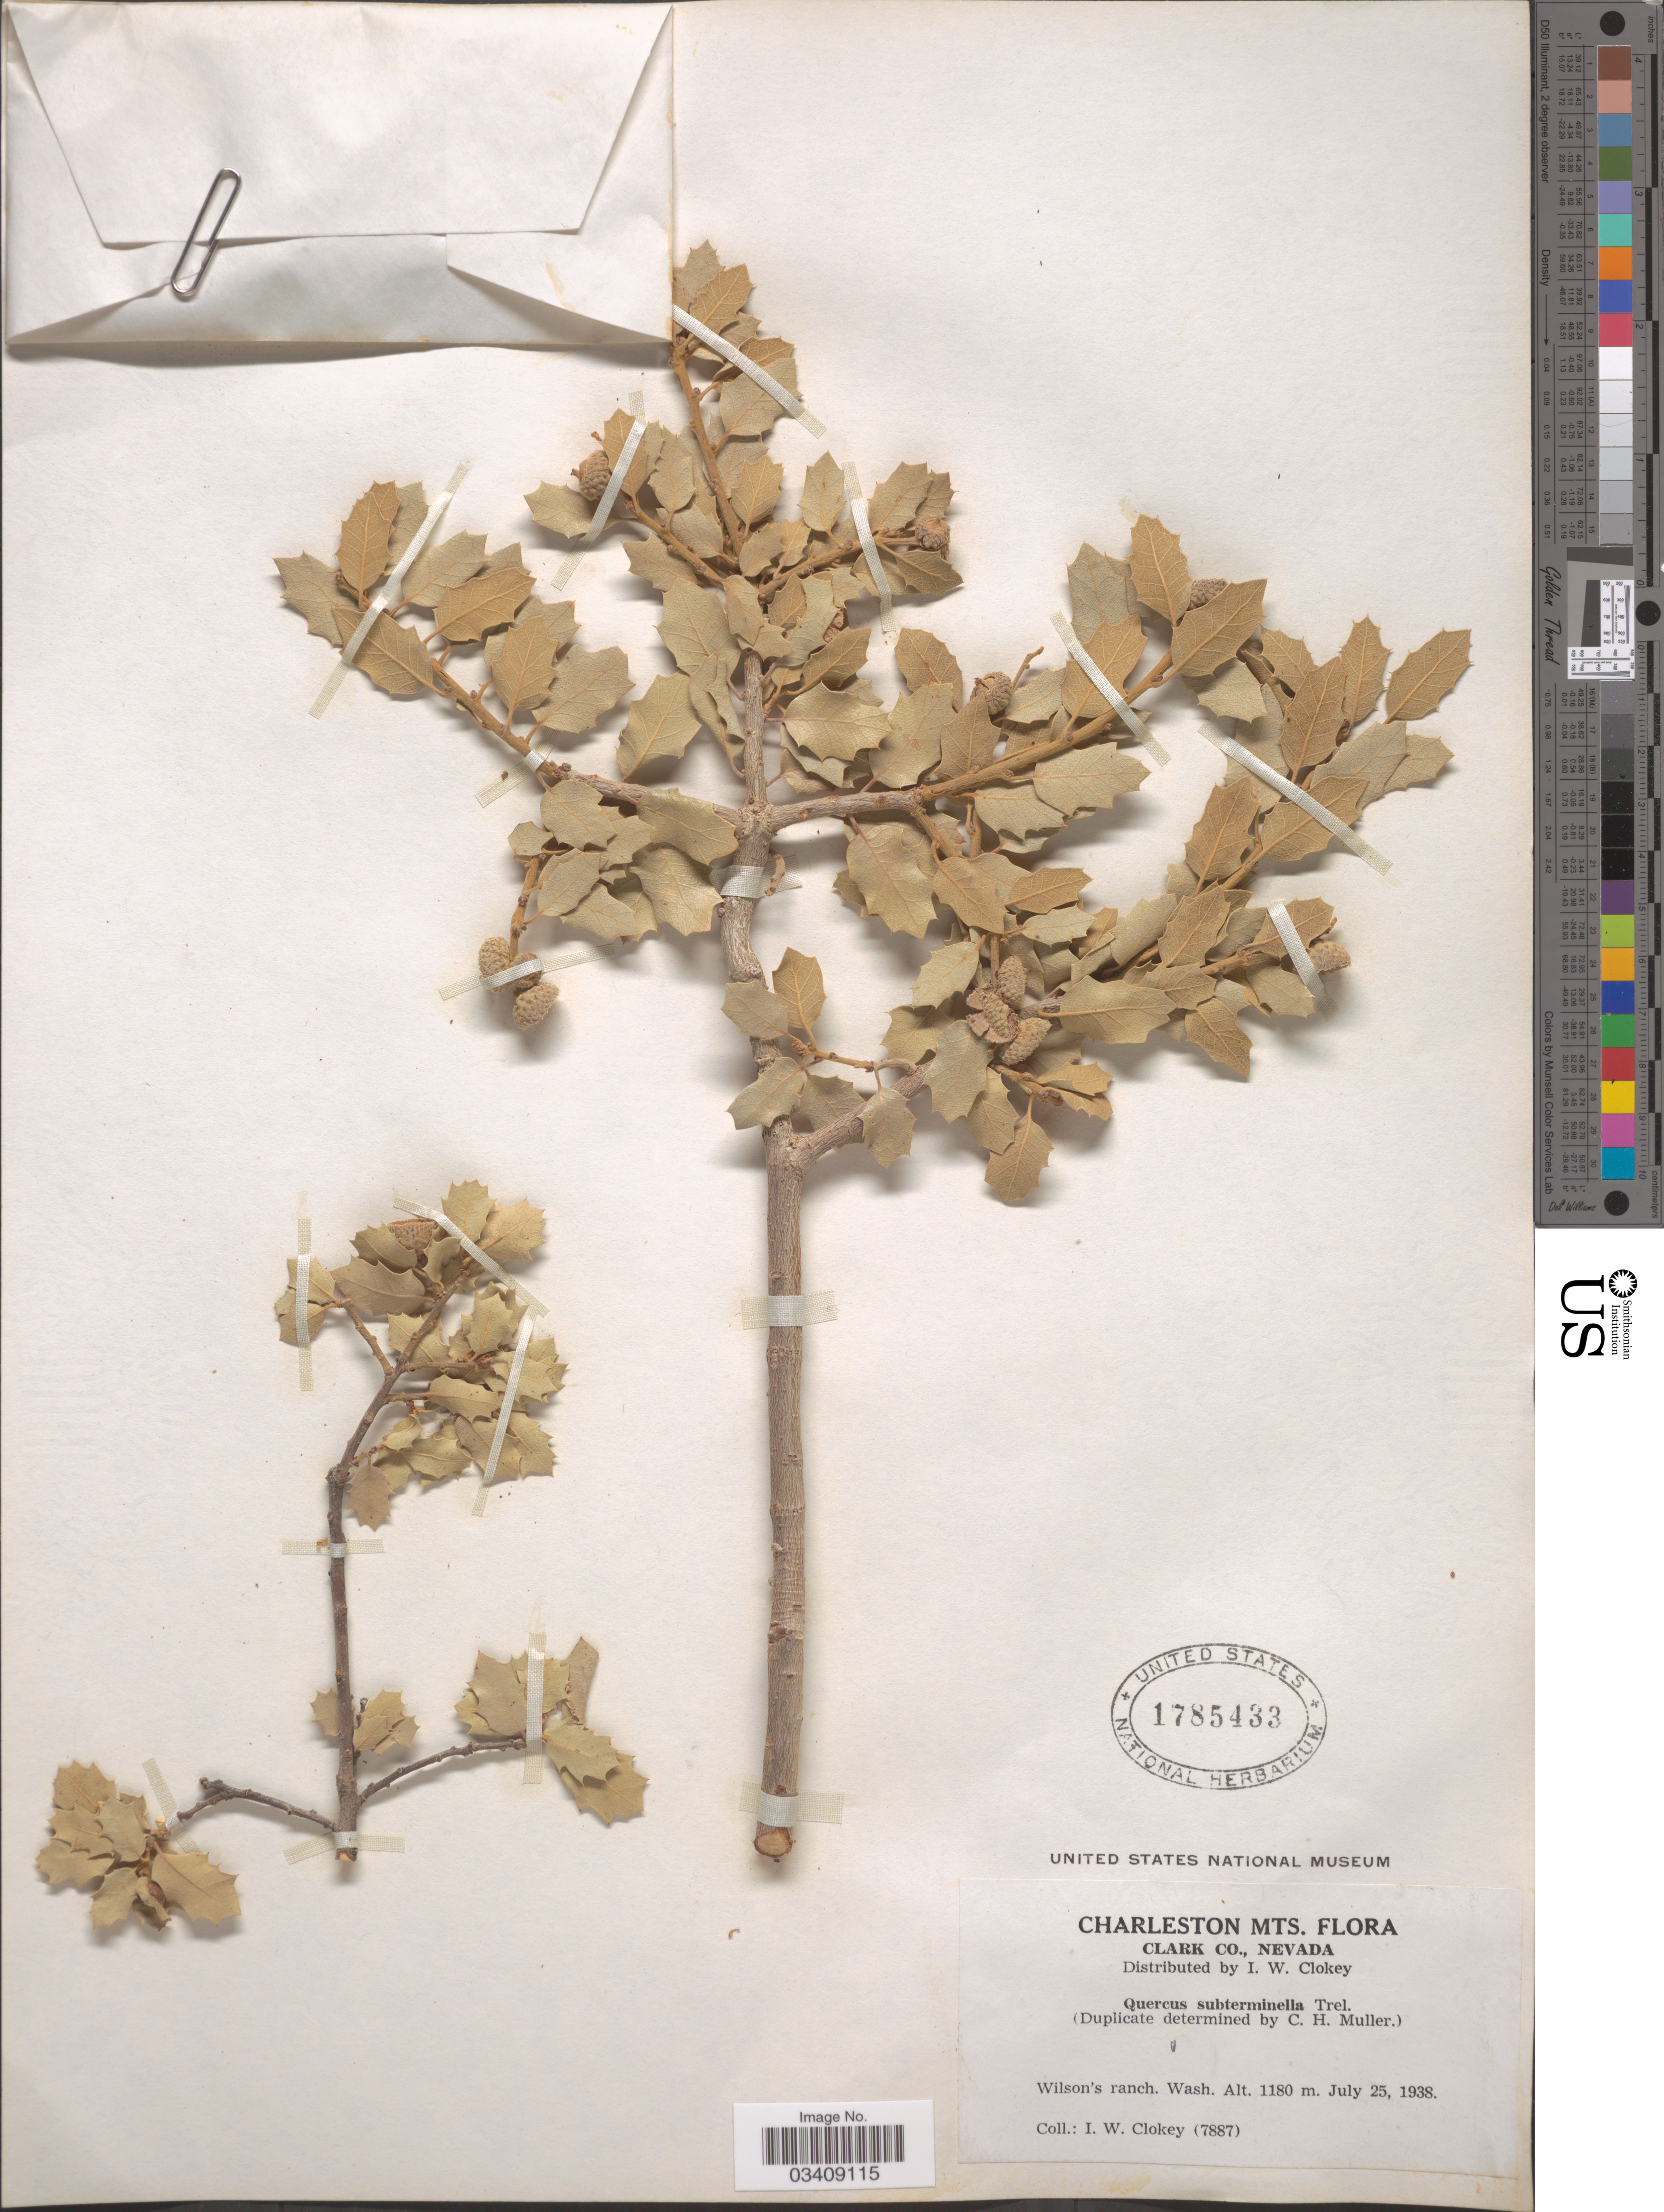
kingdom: Plantae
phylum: Tracheophyta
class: Magnoliopsida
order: Fagales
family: Fagaceae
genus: Quercus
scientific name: Quercus turbinella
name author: Greene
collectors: I. W. Clokey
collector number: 7887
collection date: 1938-07-25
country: United States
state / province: Nevada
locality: Charleston Mts. Clark Co. Wilson's ranch. Wash.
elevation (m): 1180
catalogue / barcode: US 1785433